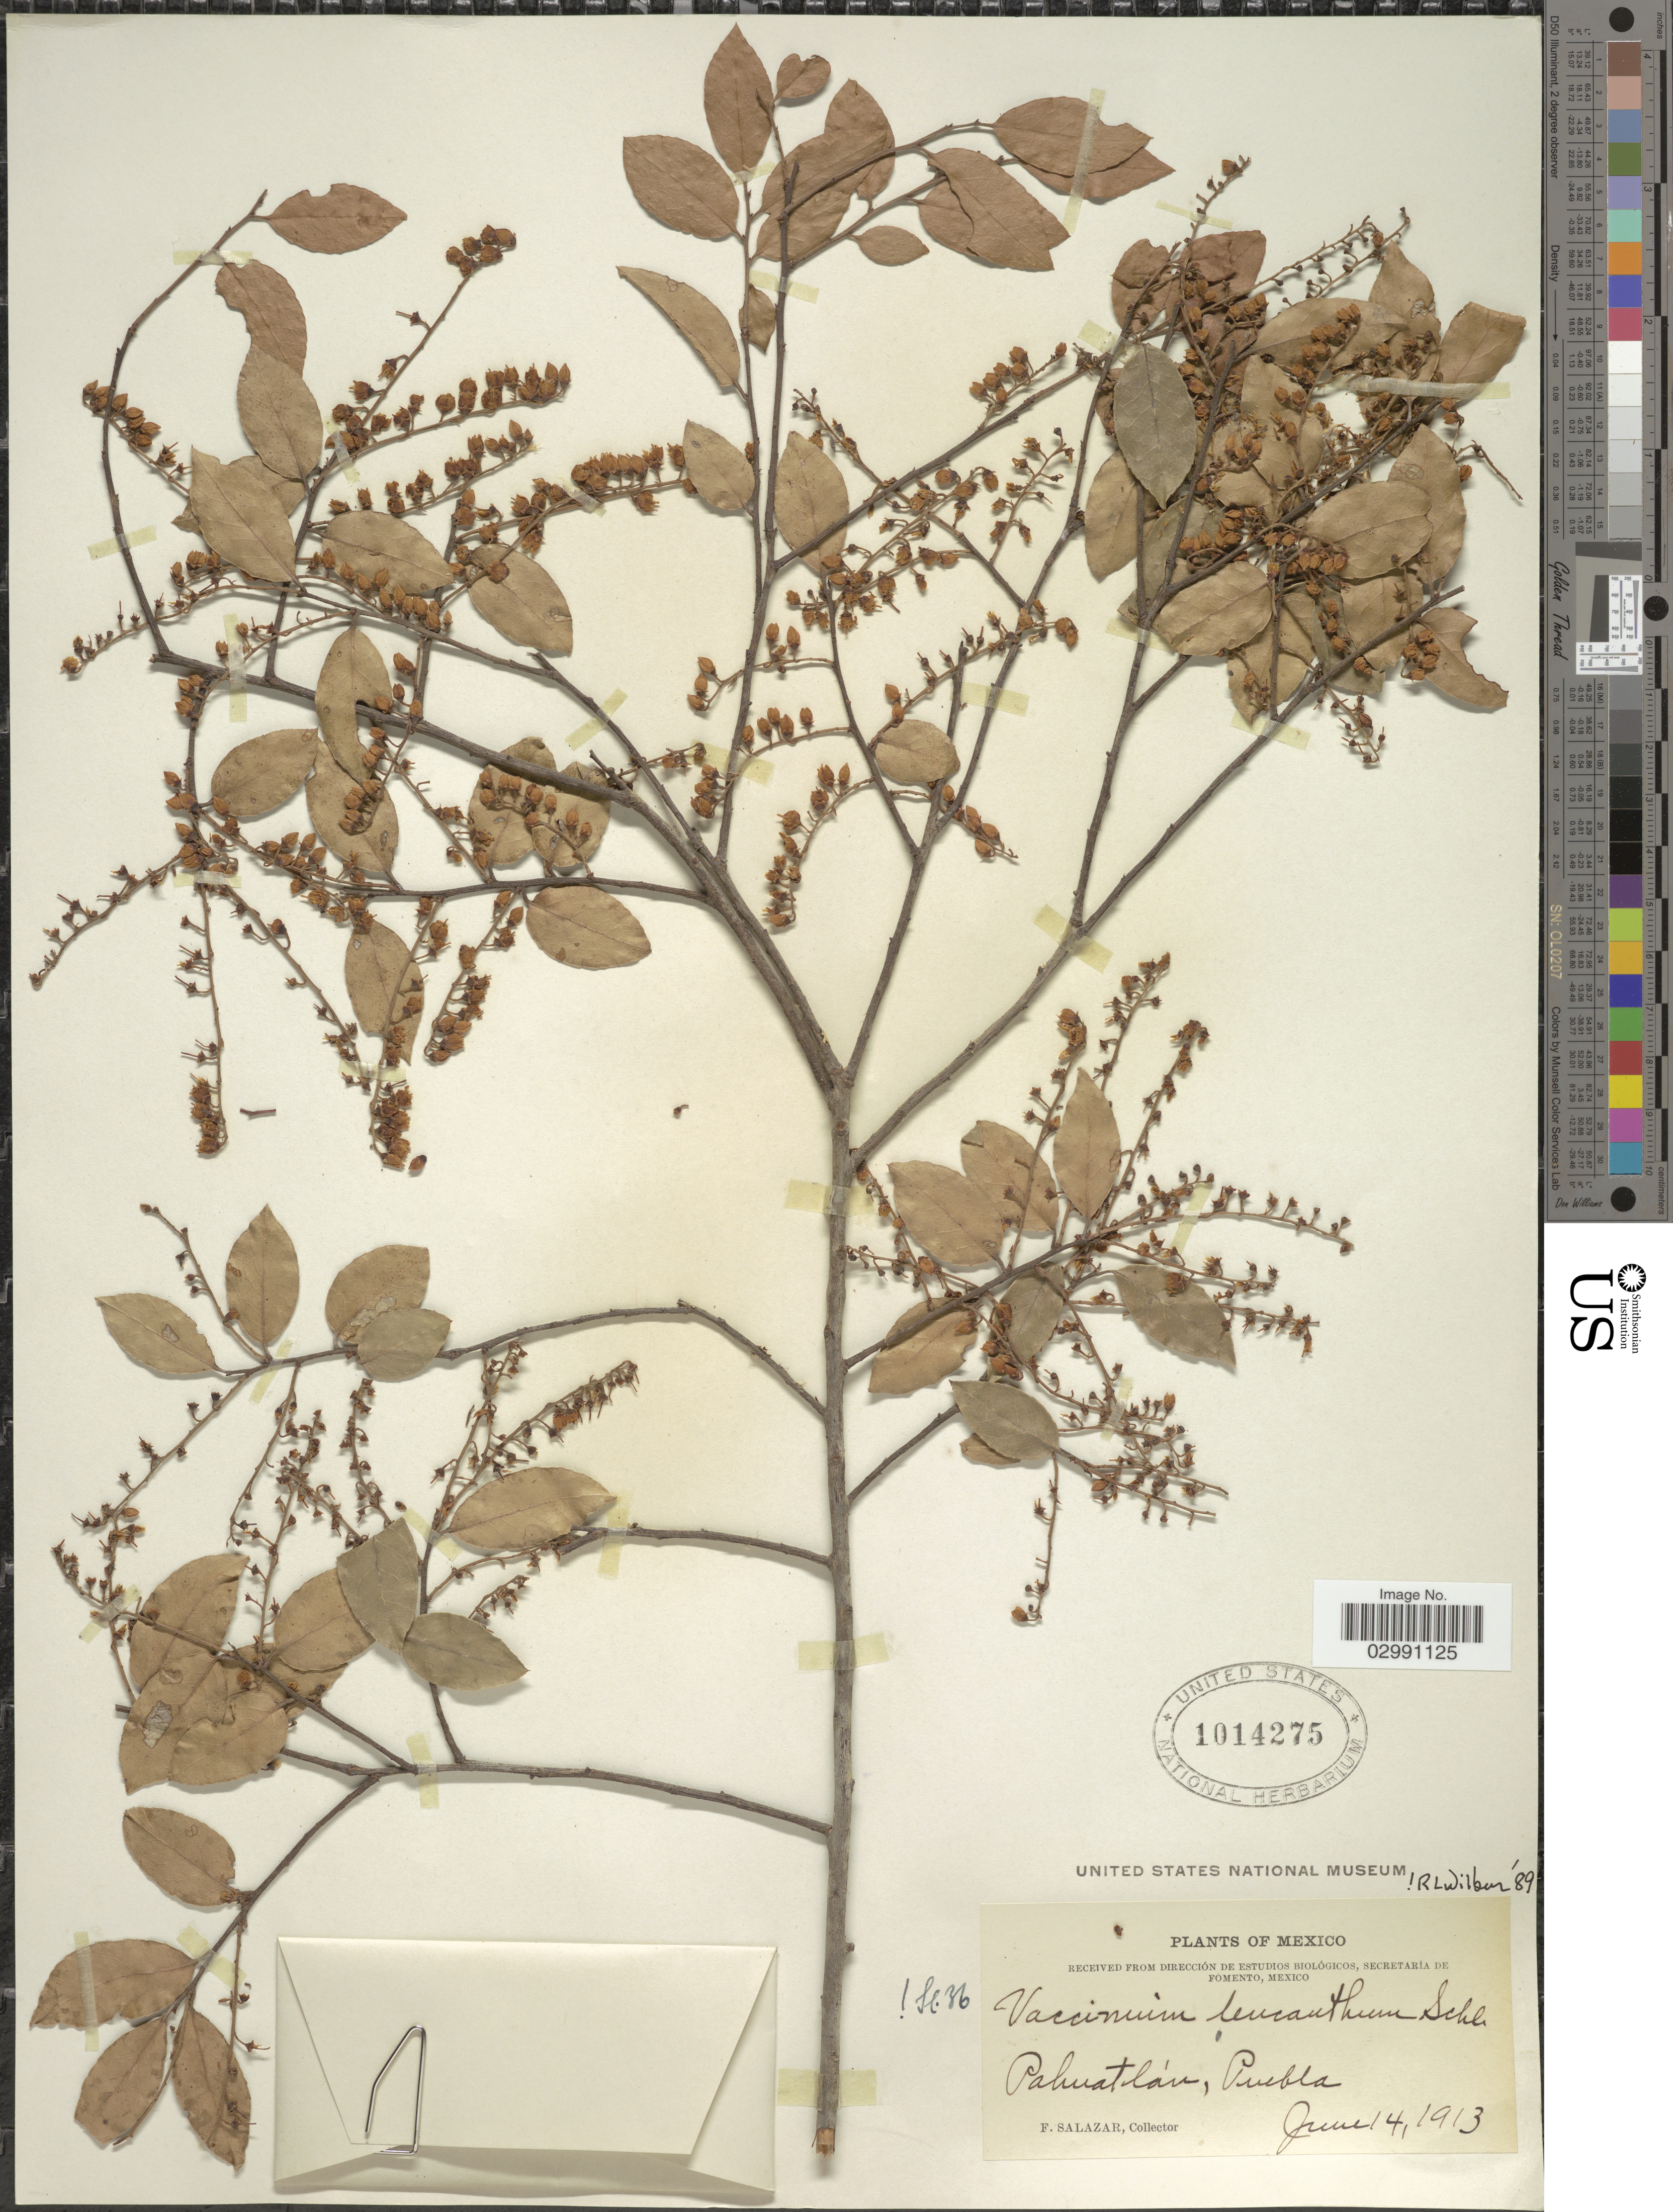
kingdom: Plantae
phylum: Tracheophyta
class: Magnoliopsida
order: Ericales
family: Ericaceae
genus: Vaccinium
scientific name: Vaccinium leucanthum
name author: Schltdl.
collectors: F. Salazar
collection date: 1913-06-14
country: Mexico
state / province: Puebla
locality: Pahuatlán.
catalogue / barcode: US 1014275